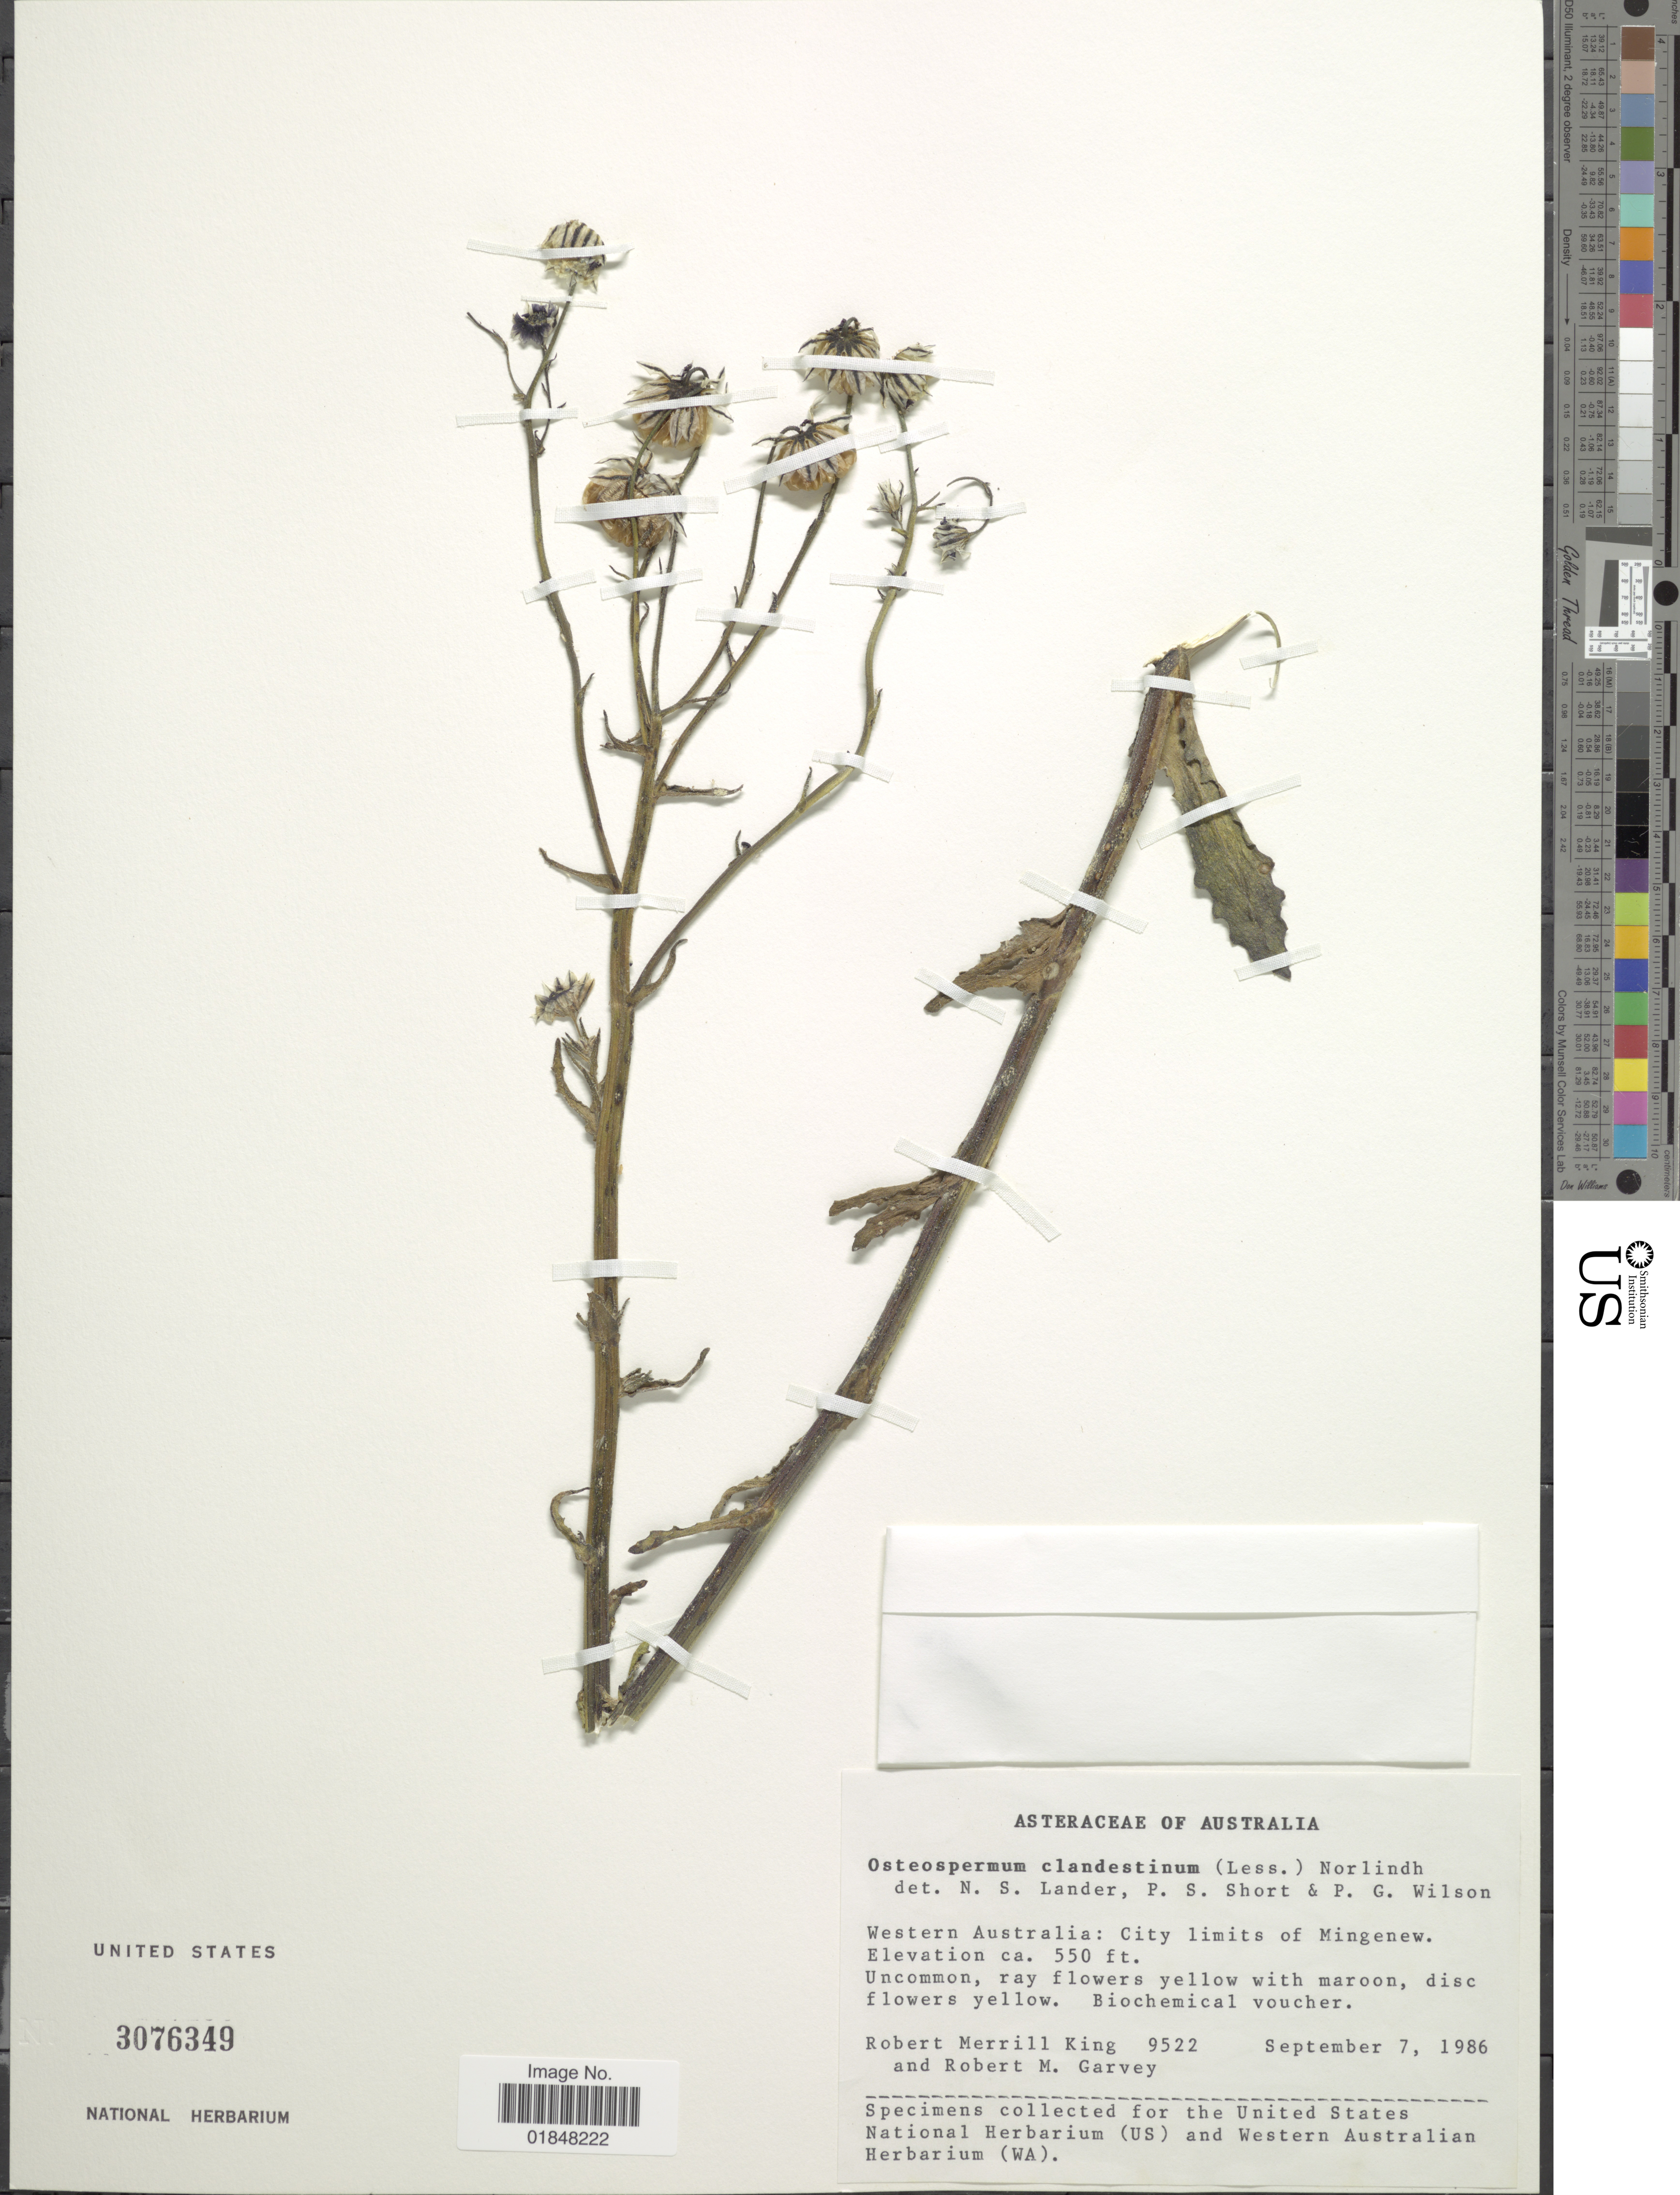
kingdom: Plantae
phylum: Tracheophyta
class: Magnoliopsida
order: Asterales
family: Asteraceae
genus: Osteospermum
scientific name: Osteospermum clandestinum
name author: (Less.) Norl.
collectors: R. M. King & R. Garvey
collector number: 9522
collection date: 1986-09-07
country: Australia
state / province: Western Australia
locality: City limits of Mingenew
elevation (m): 168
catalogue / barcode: US 3076349